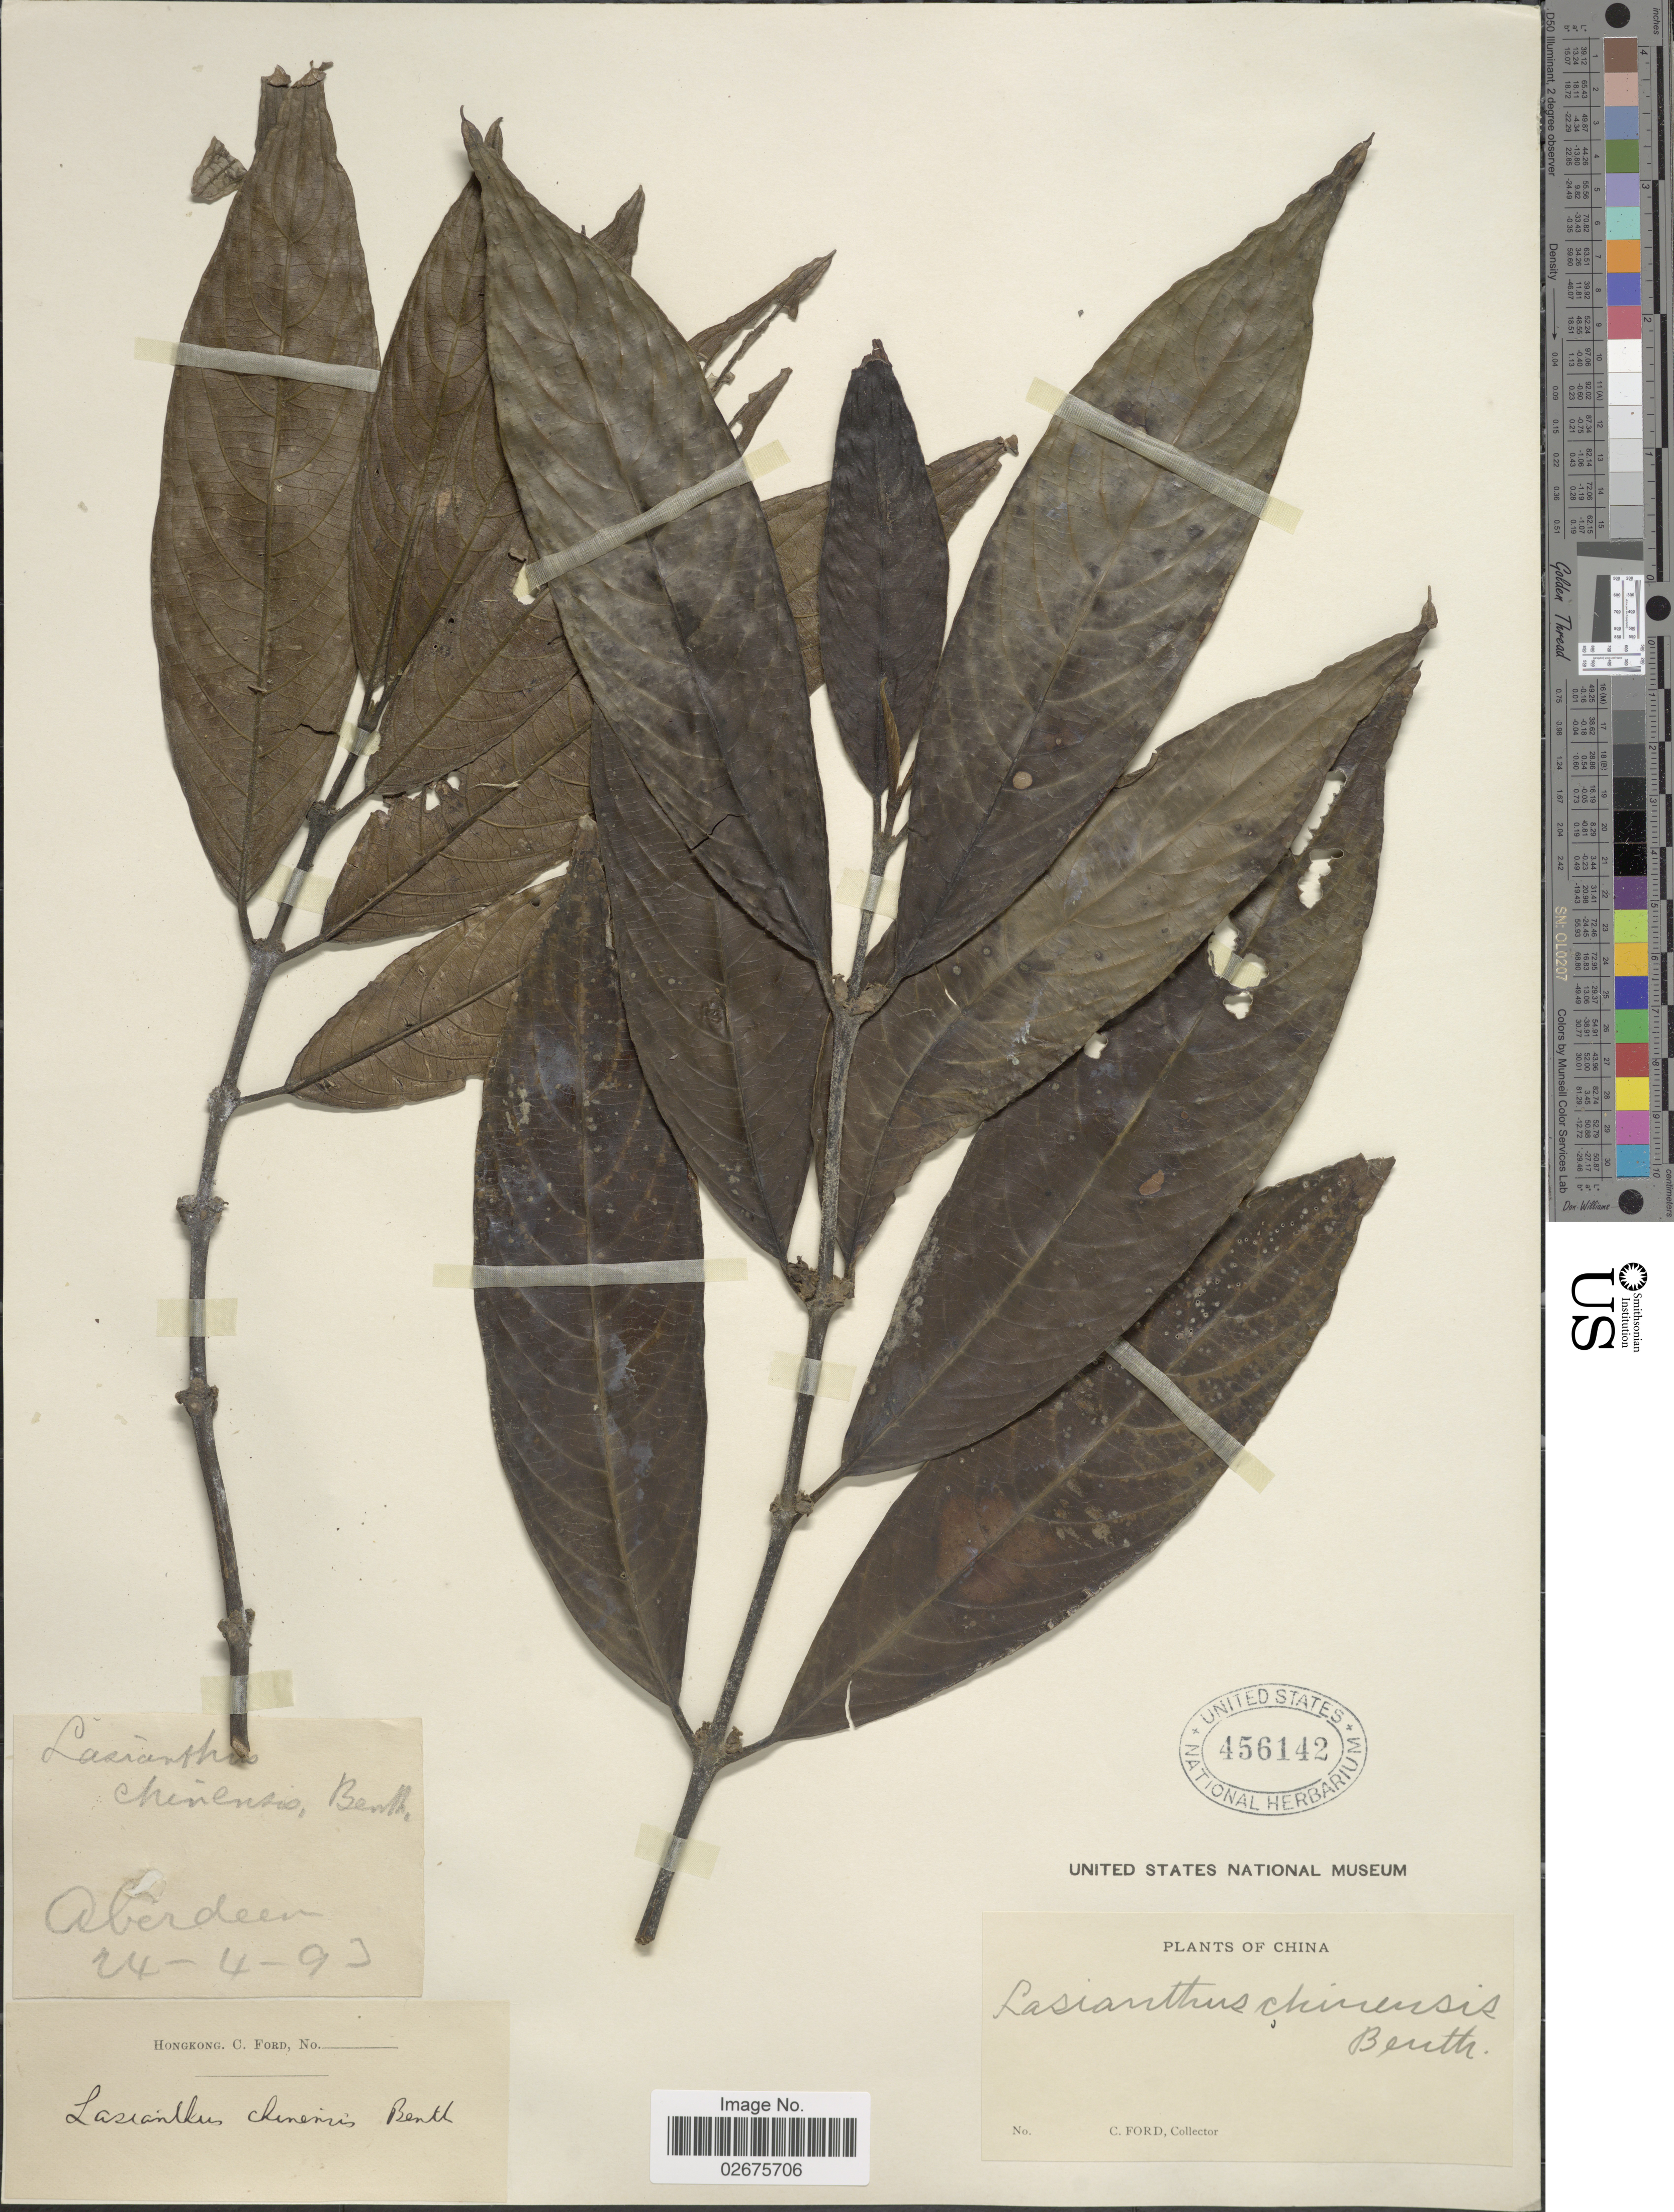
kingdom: Plantae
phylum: Tracheophyta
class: Magnoliopsida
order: Gentianales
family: Rubiaceae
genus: Lasianthus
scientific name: Lasianthus chinensis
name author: (Champ. ex Benth.) Benth.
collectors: C. Ford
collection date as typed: Transcribed d/m/y: 24/4/93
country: China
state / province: Hong Kong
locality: HongKong, Aberdeen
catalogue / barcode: US 456142